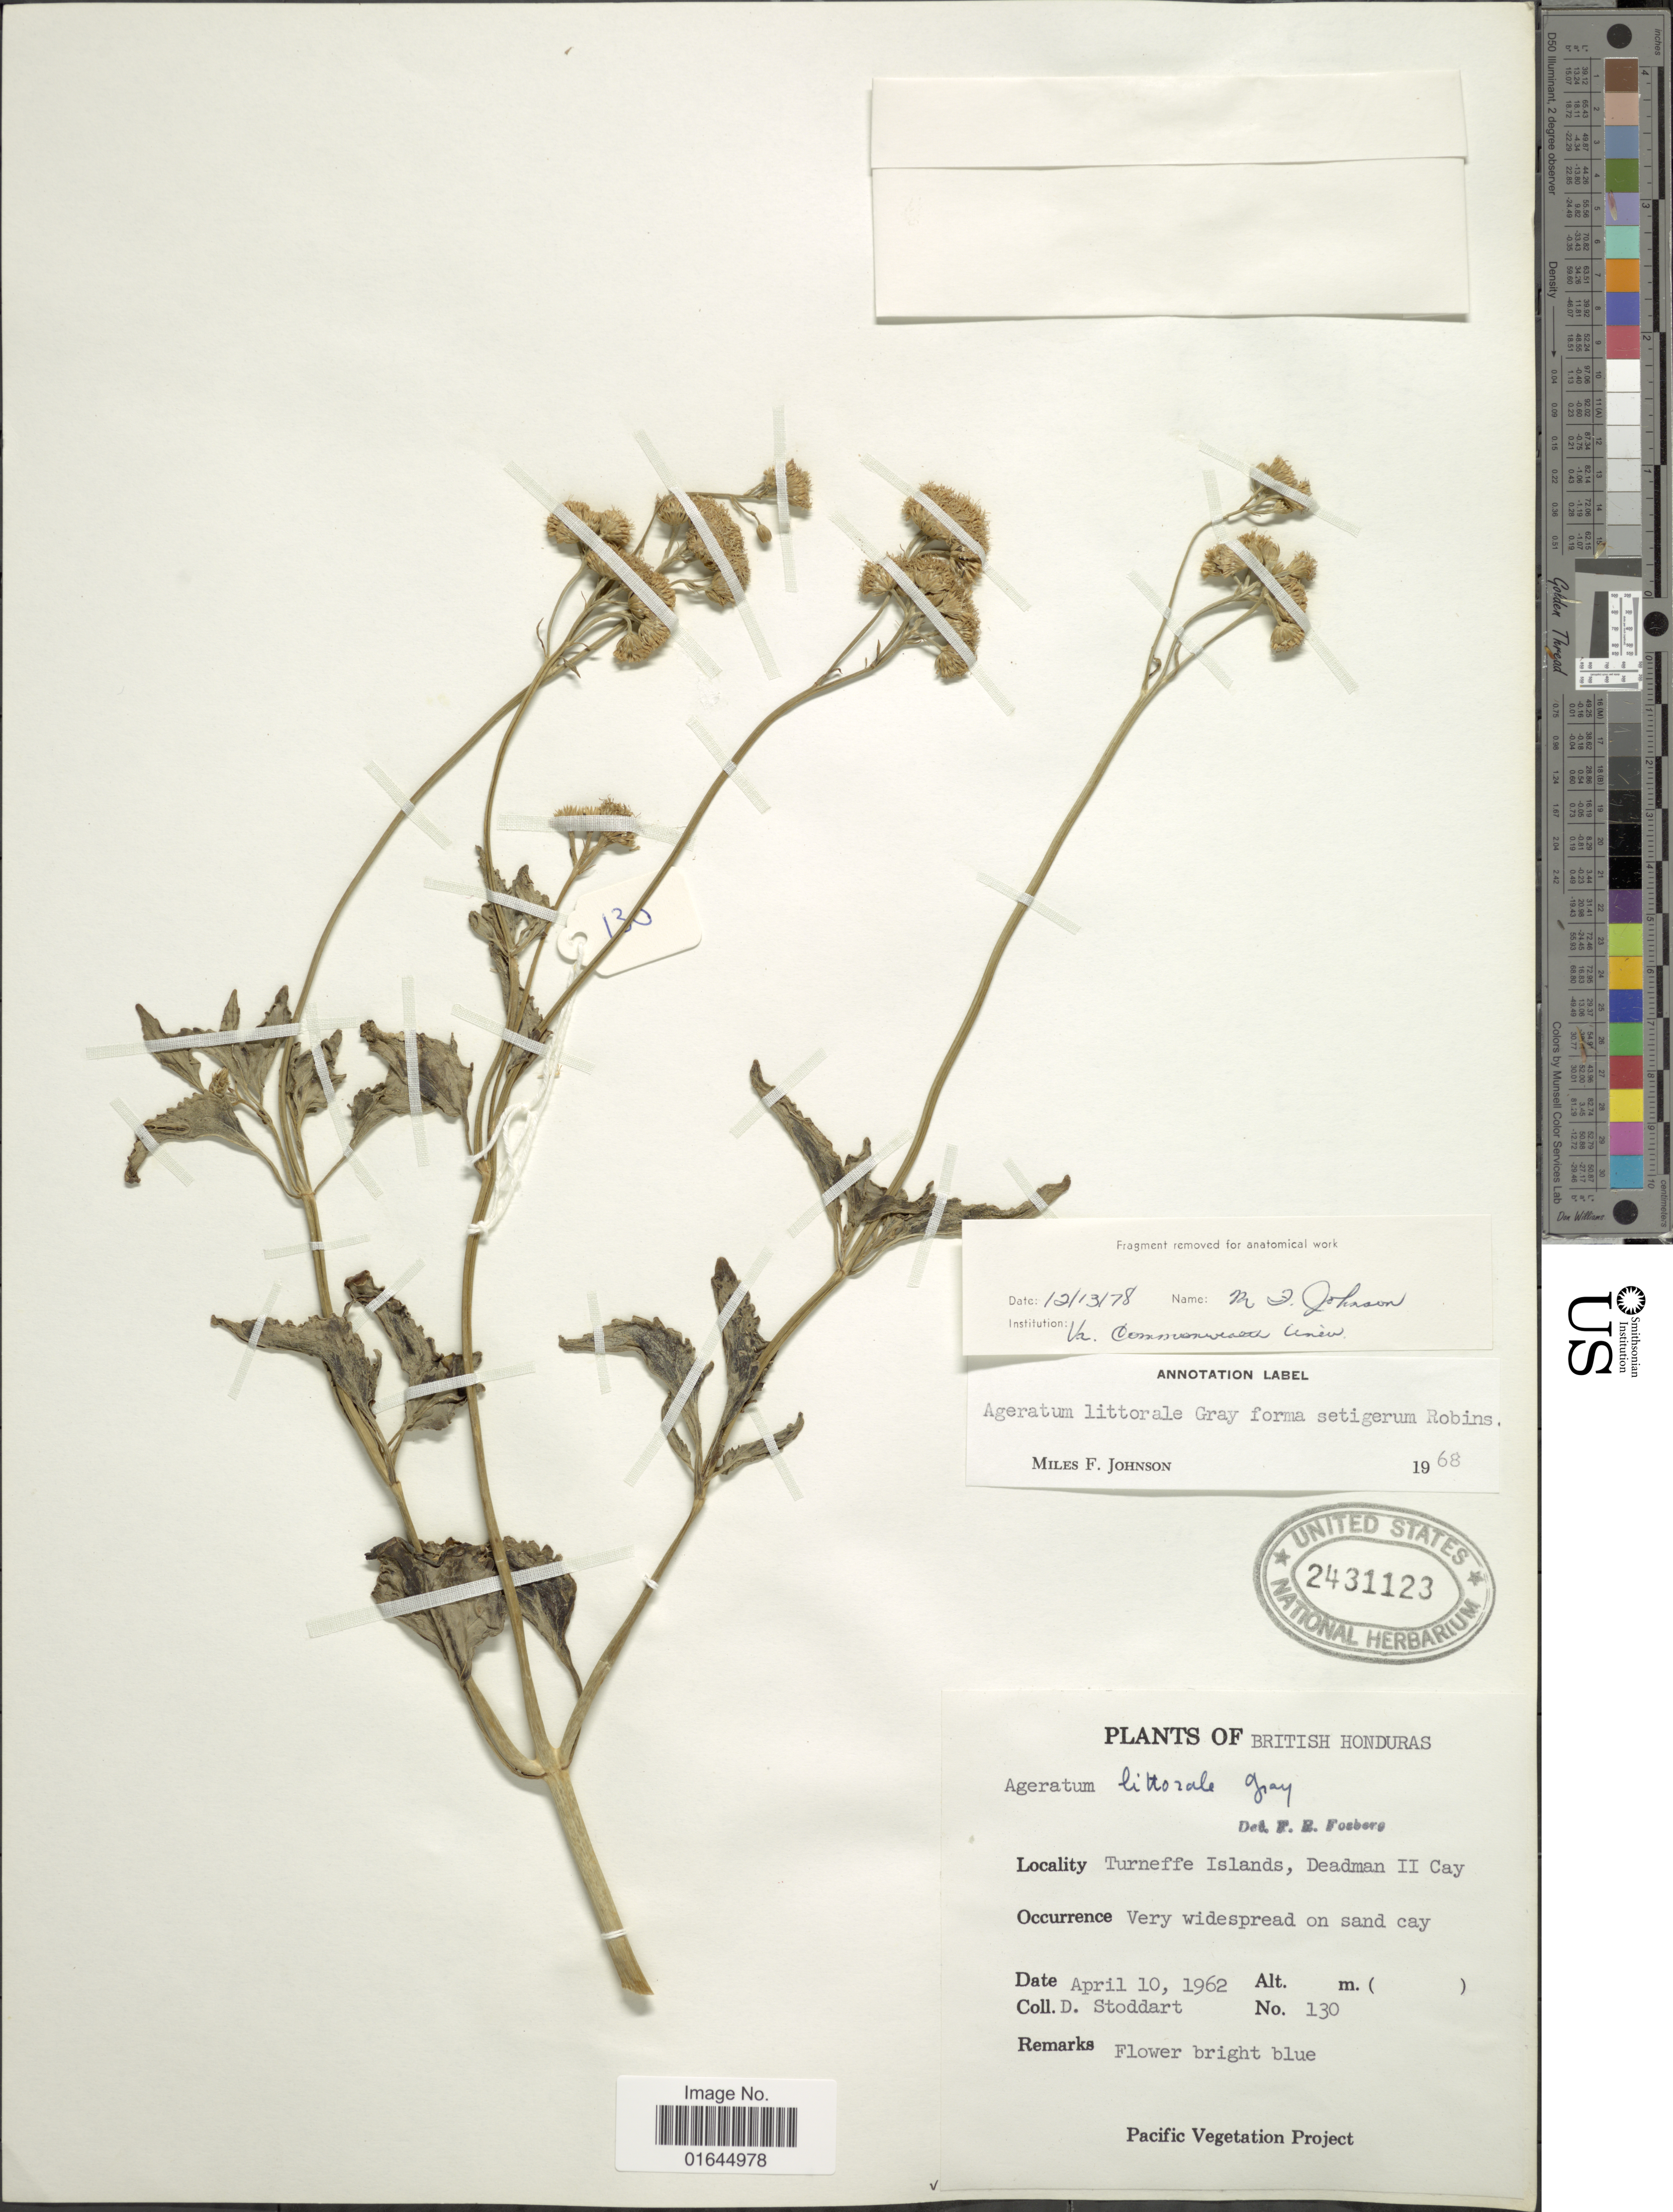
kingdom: Plantae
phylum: Tracheophyta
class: Magnoliopsida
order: Asterales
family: Asteraceae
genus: Ageratum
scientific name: Ageratum littorale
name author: A. Gray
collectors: D. Stoddart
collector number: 130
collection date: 1962-04-10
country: Belize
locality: British Honduras, Turneffe Islands, Deadman II Cay.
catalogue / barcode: US 2431123